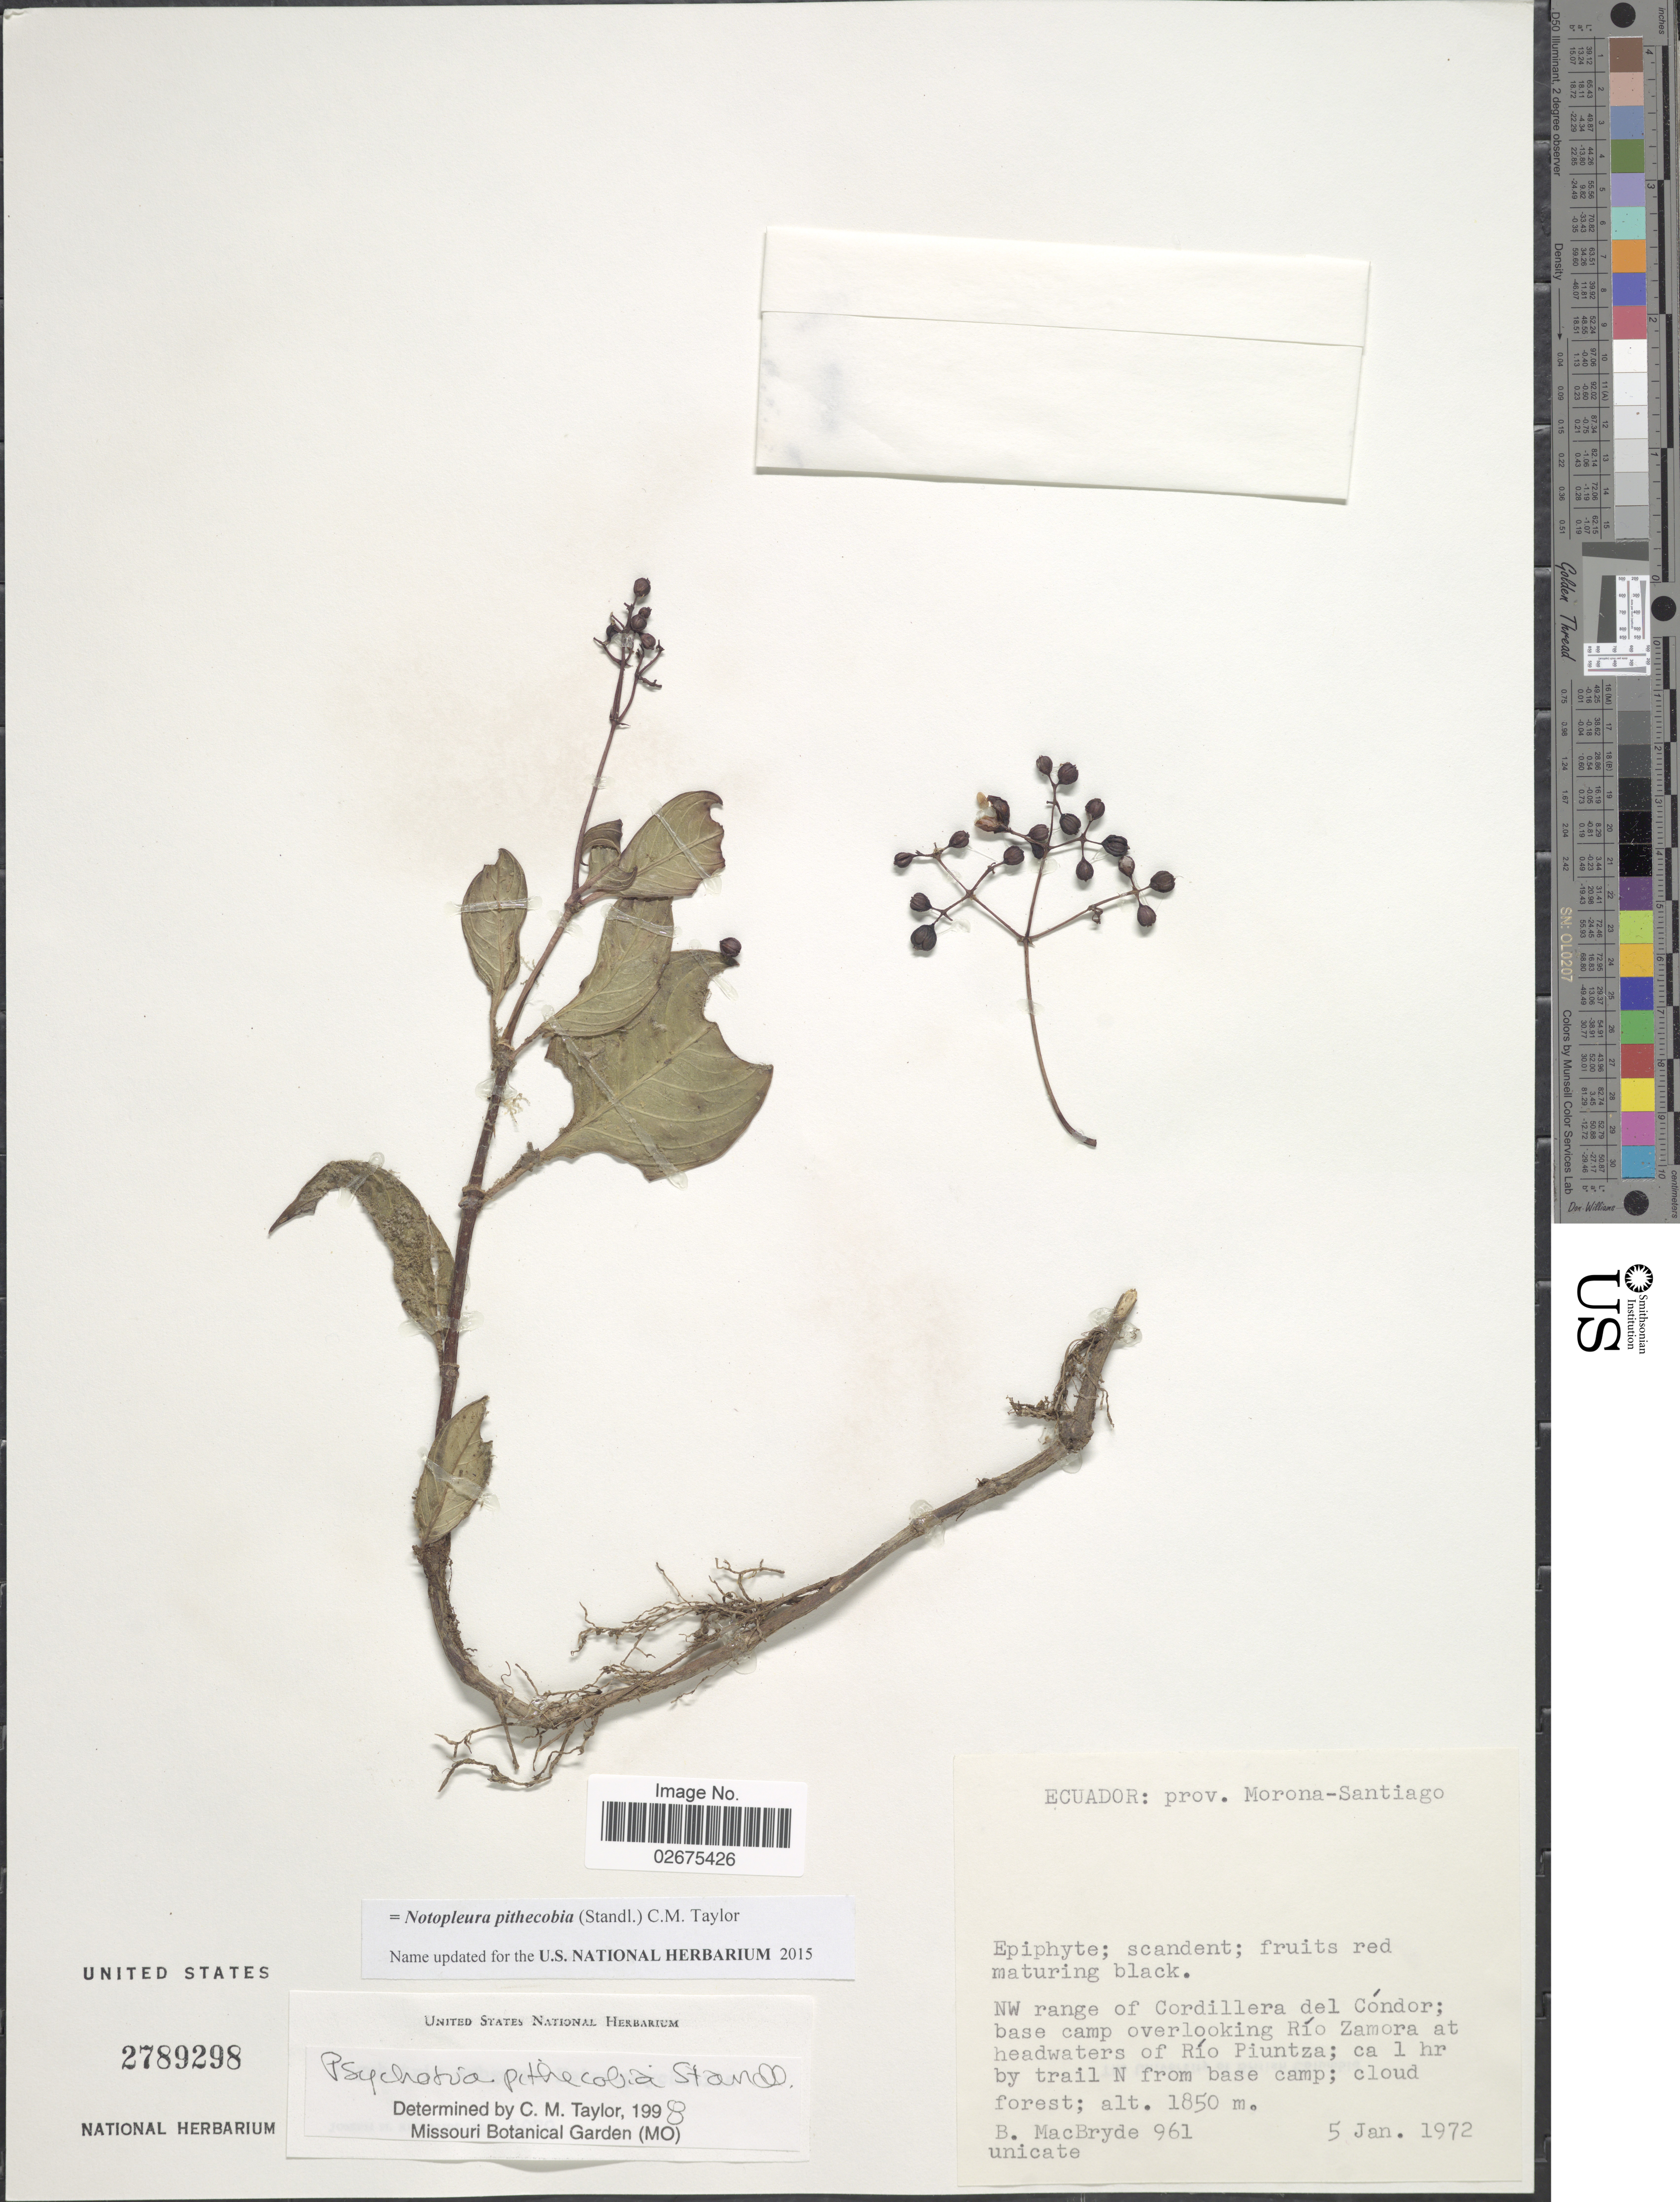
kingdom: Plantae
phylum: Tracheophyta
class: Magnoliopsida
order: Gentianales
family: Rubiaceae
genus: Notopleura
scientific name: Notopleura pithecobia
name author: (Standl.) C.M. Taylor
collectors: B. MacBryde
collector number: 961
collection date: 1972-01-05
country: Ecuador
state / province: Morona-Santiago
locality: NW range of Cordillera del Condor; base camp overlooking Rio Zamora at headwaters of Rio Piuntza; ca 1 hr by trail N from base camp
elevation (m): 1850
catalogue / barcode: US 2789298